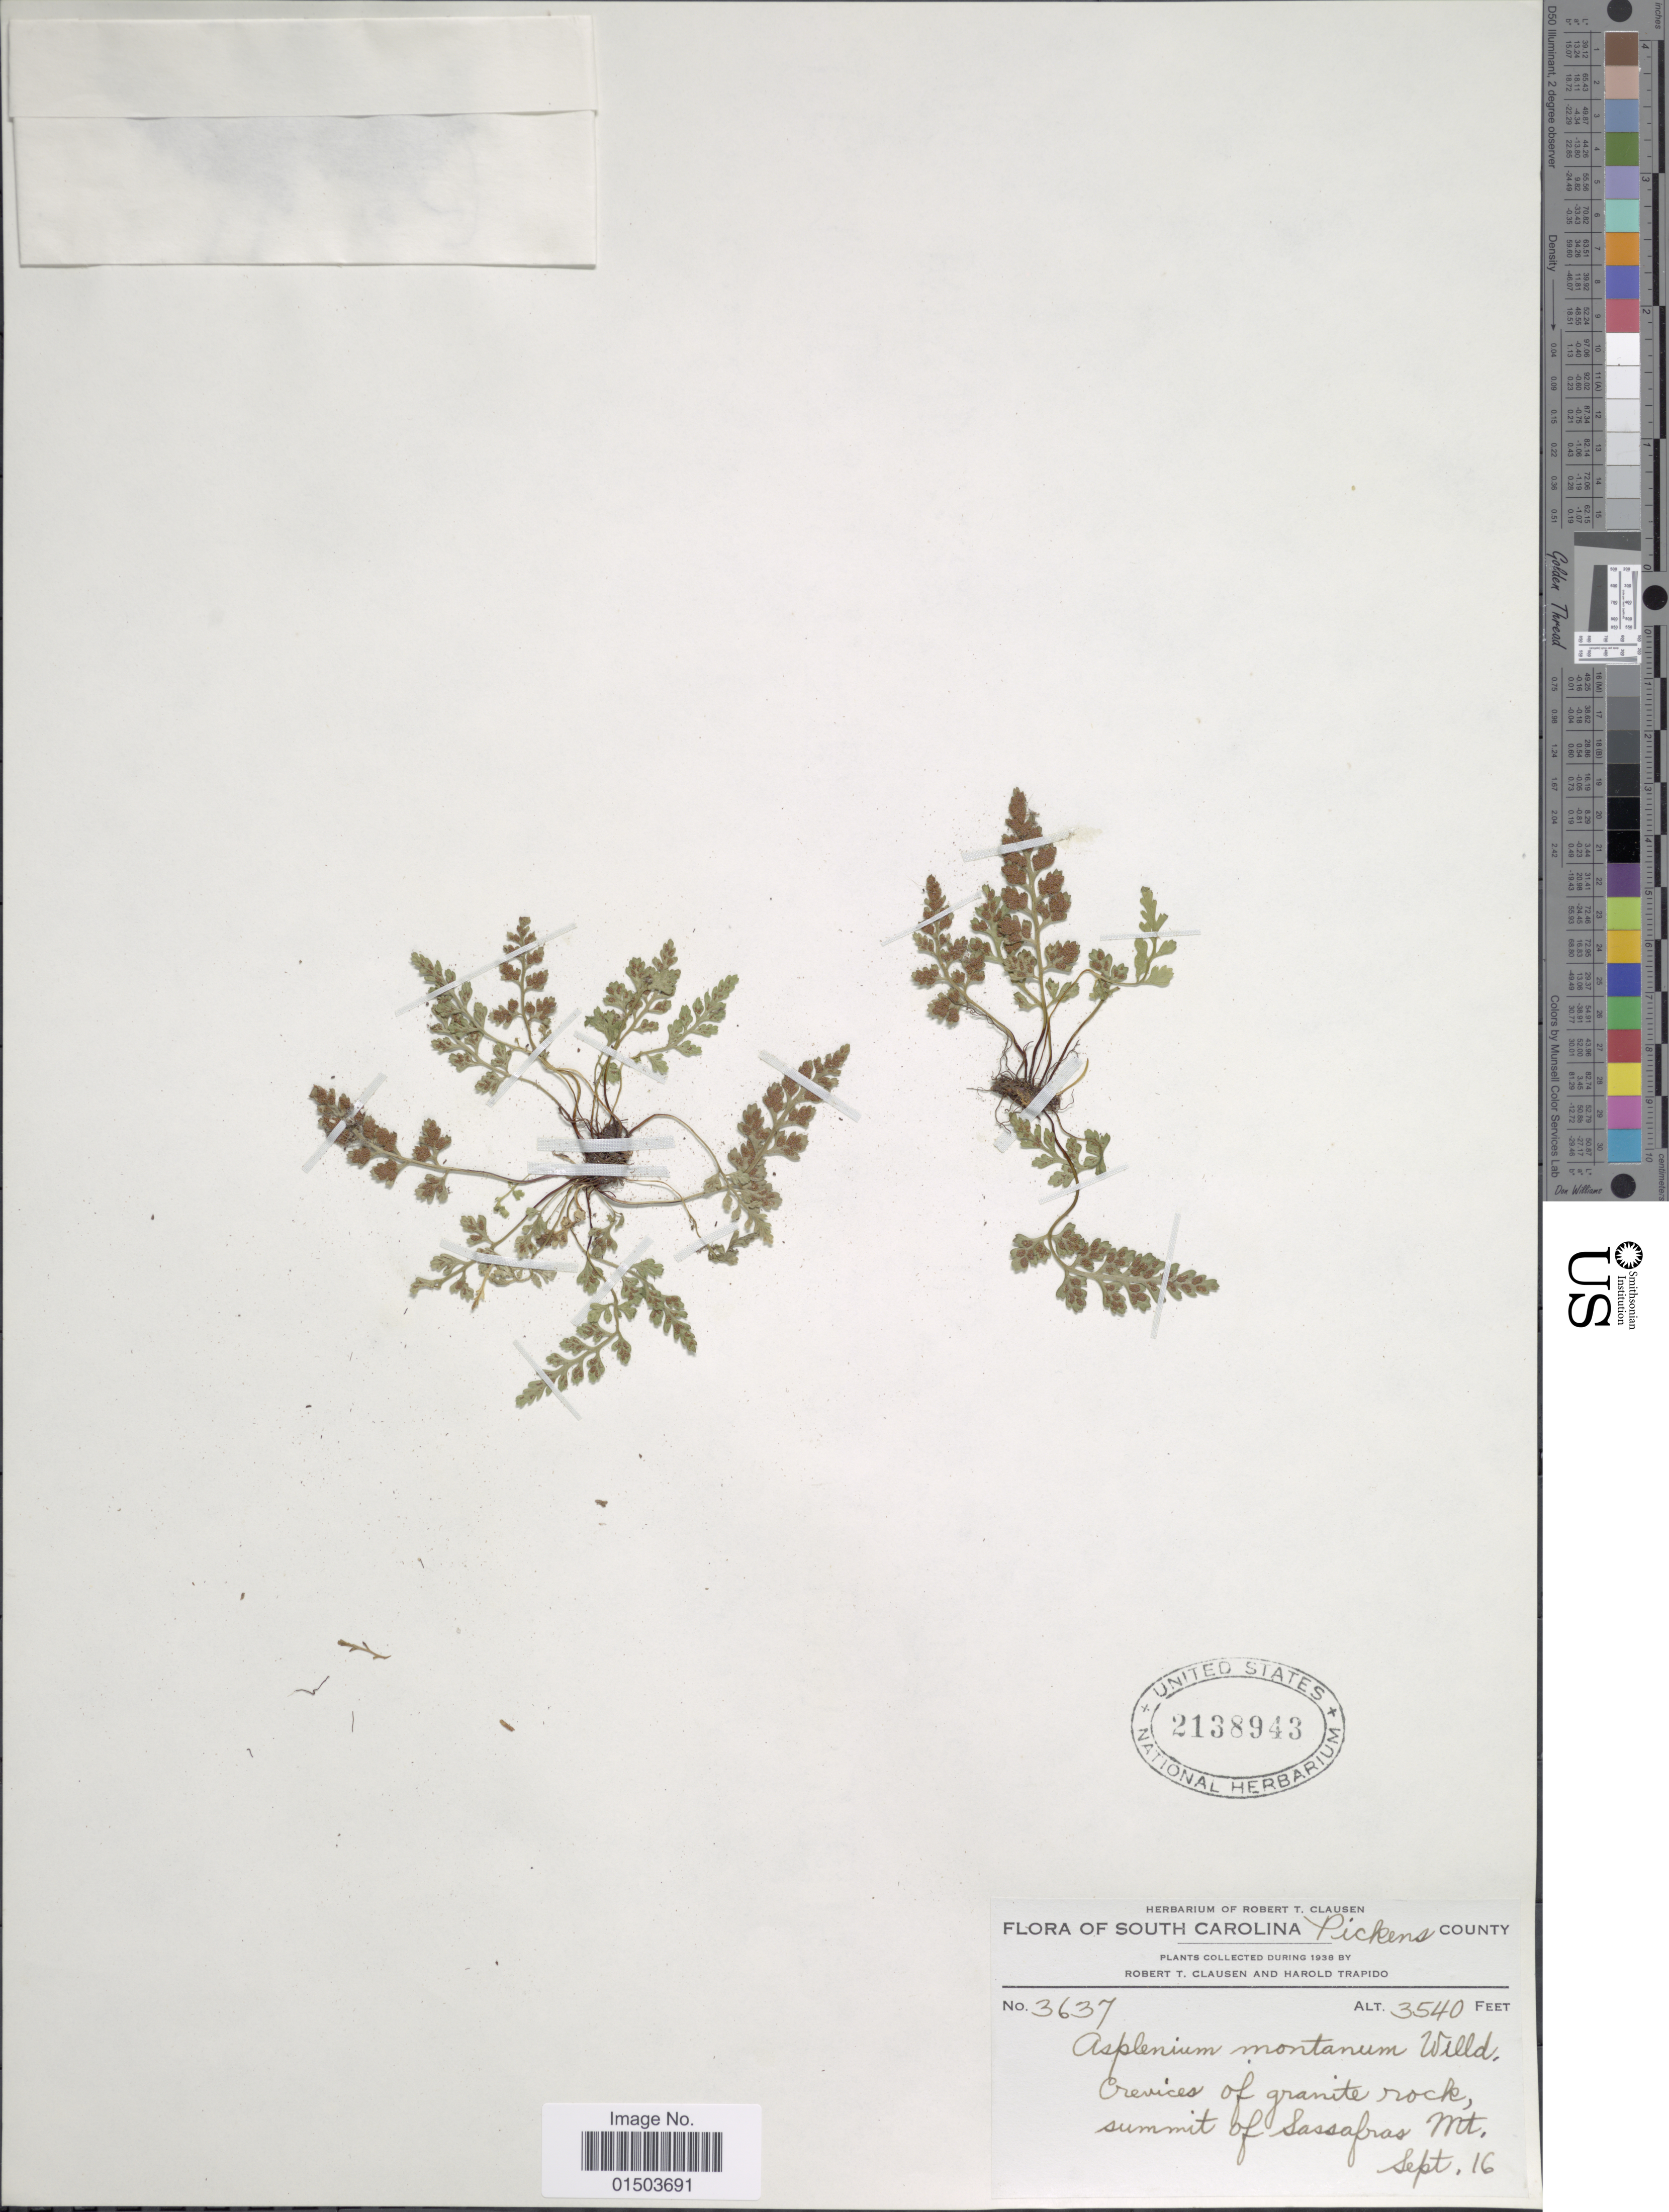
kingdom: Plantae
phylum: Tracheophyta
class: Polypodiopsida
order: Polypodiales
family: Aspleniaceae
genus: Asplenium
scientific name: Asplenium montanum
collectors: R. T. Clausen & H. Trapido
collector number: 3637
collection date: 1938-09-16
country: United States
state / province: South Carolina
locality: Pickens County. Crevices of granite rock, summit of Sassafras Mt.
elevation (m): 1079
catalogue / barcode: US 2138943